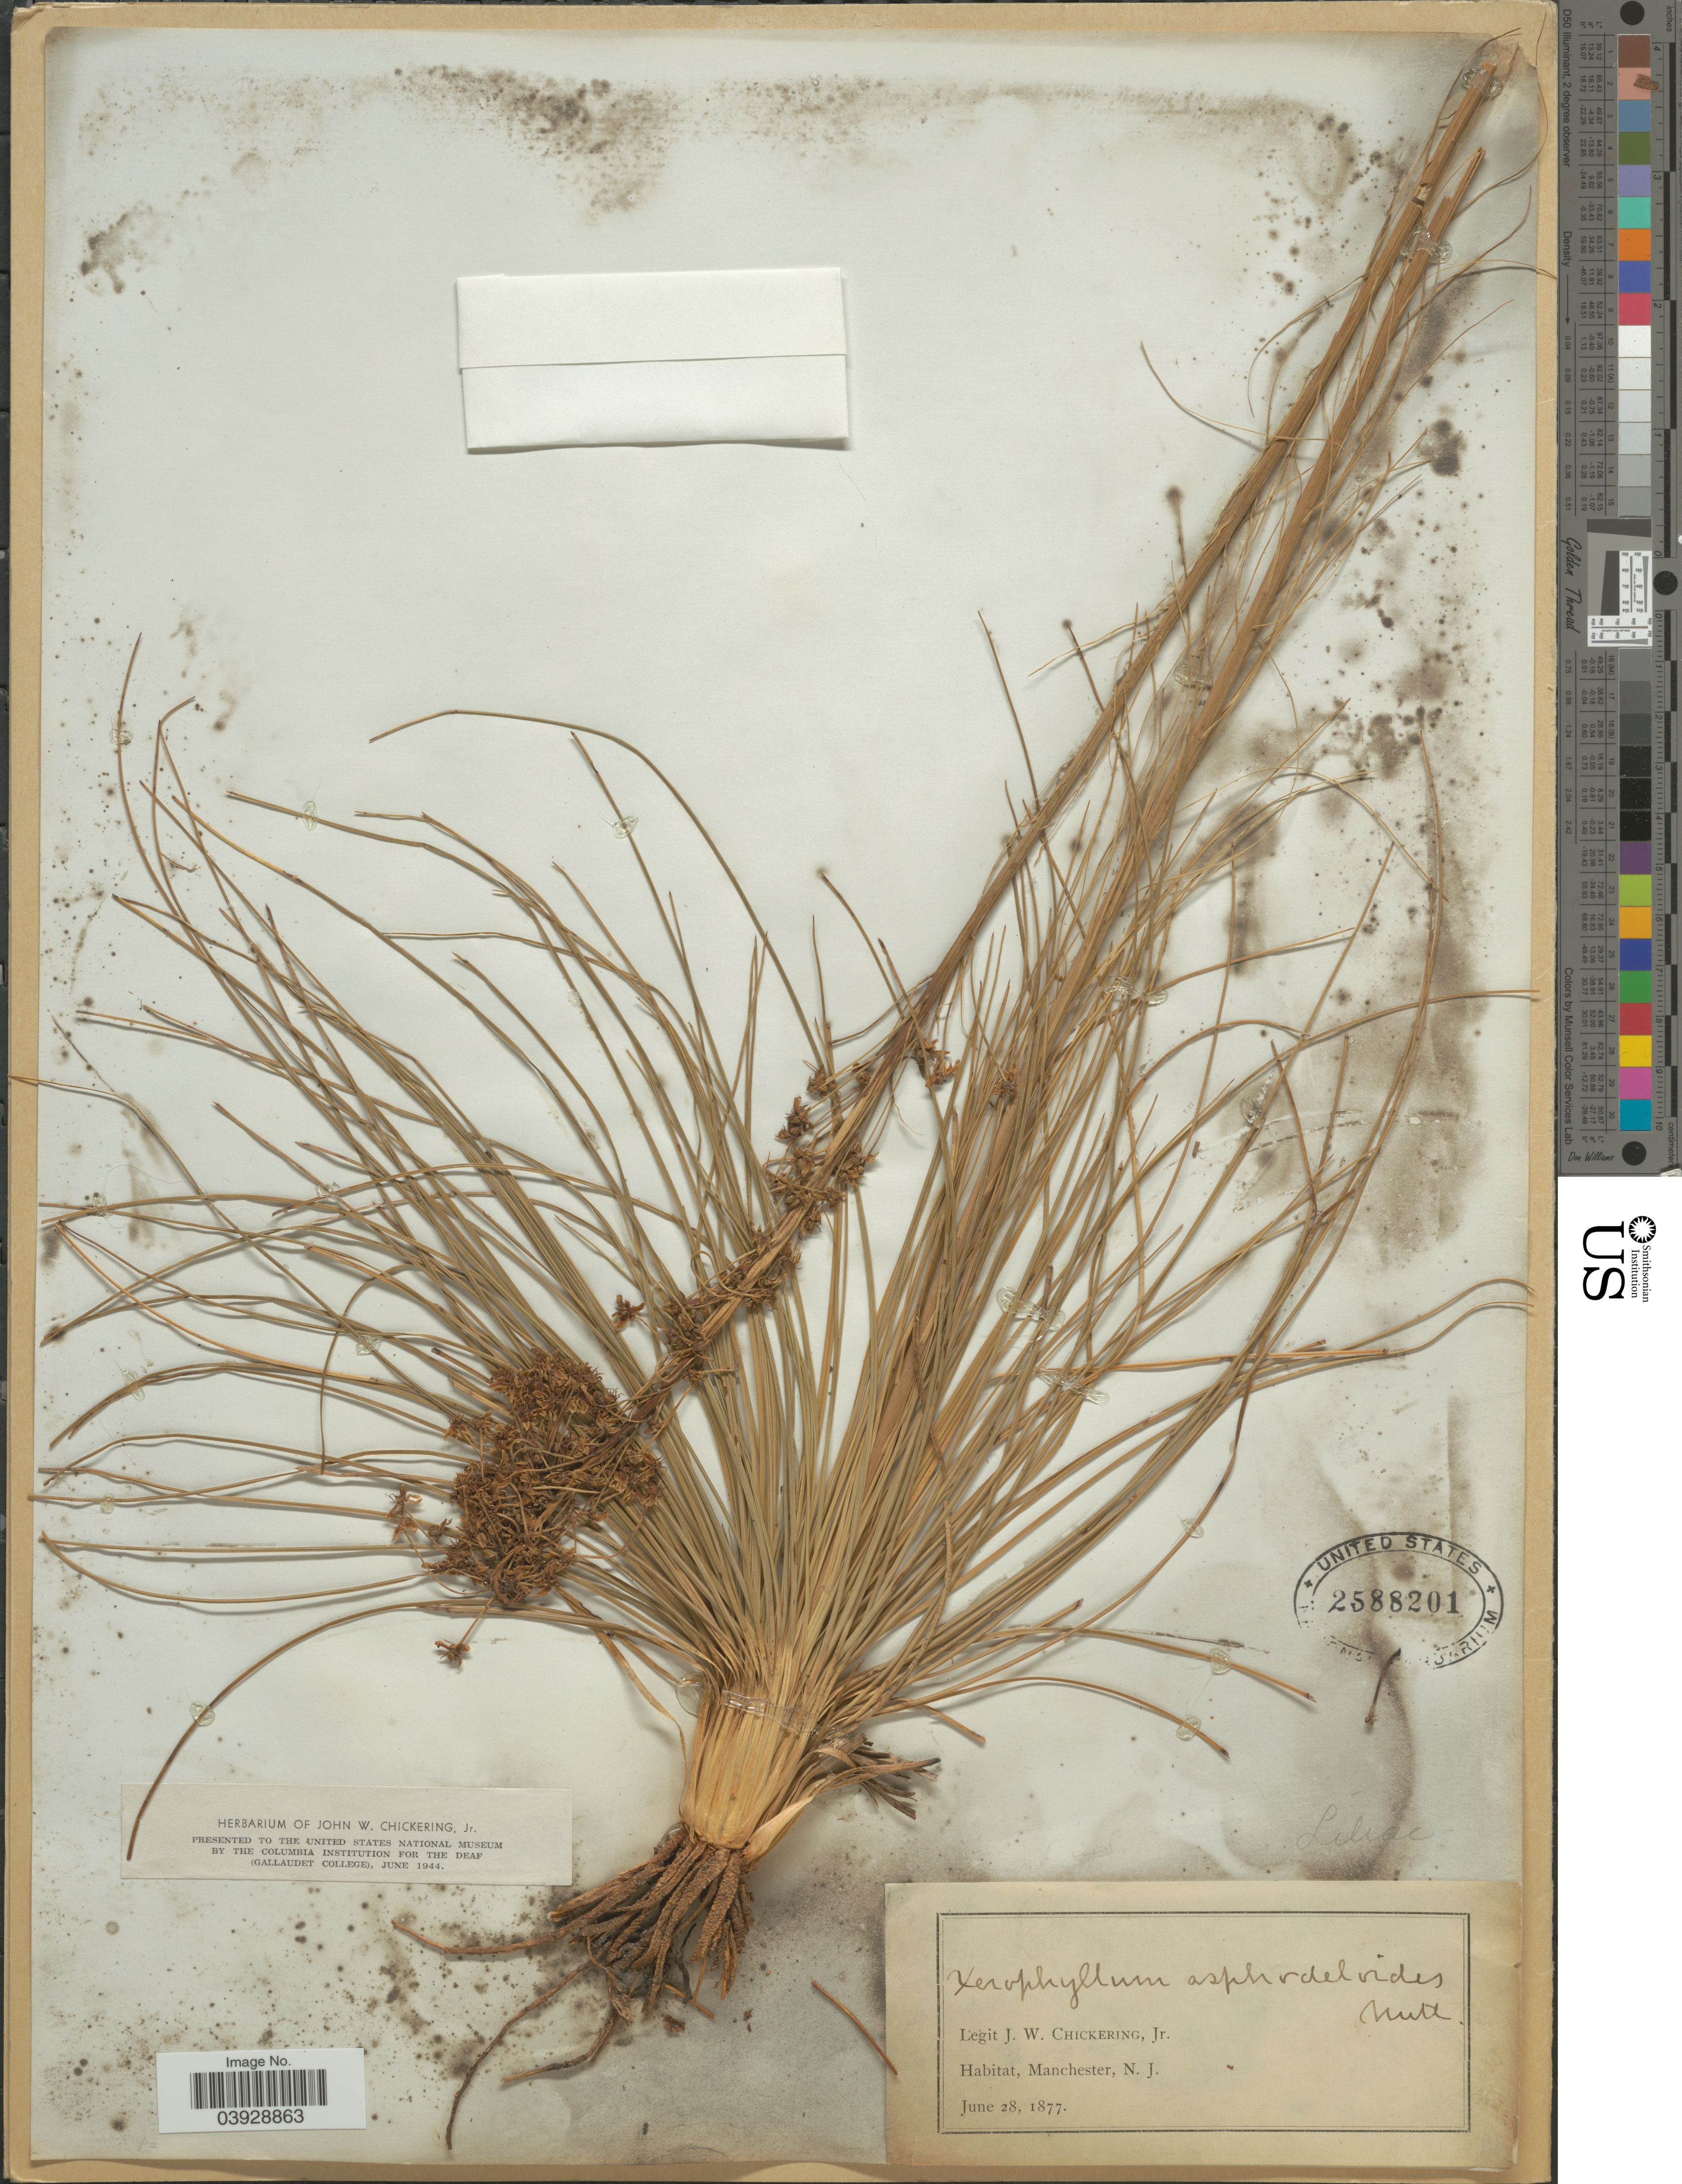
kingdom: Plantae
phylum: Tracheophyta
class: Liliopsida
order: Liliales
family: Melanthiaceae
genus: Xerophyllum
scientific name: Xerophyllum asphodeloides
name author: (L.) Nutt.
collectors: J. Chickering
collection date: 1877-06-28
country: United States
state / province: New Jersey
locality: Manchester.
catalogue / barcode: US 2588201